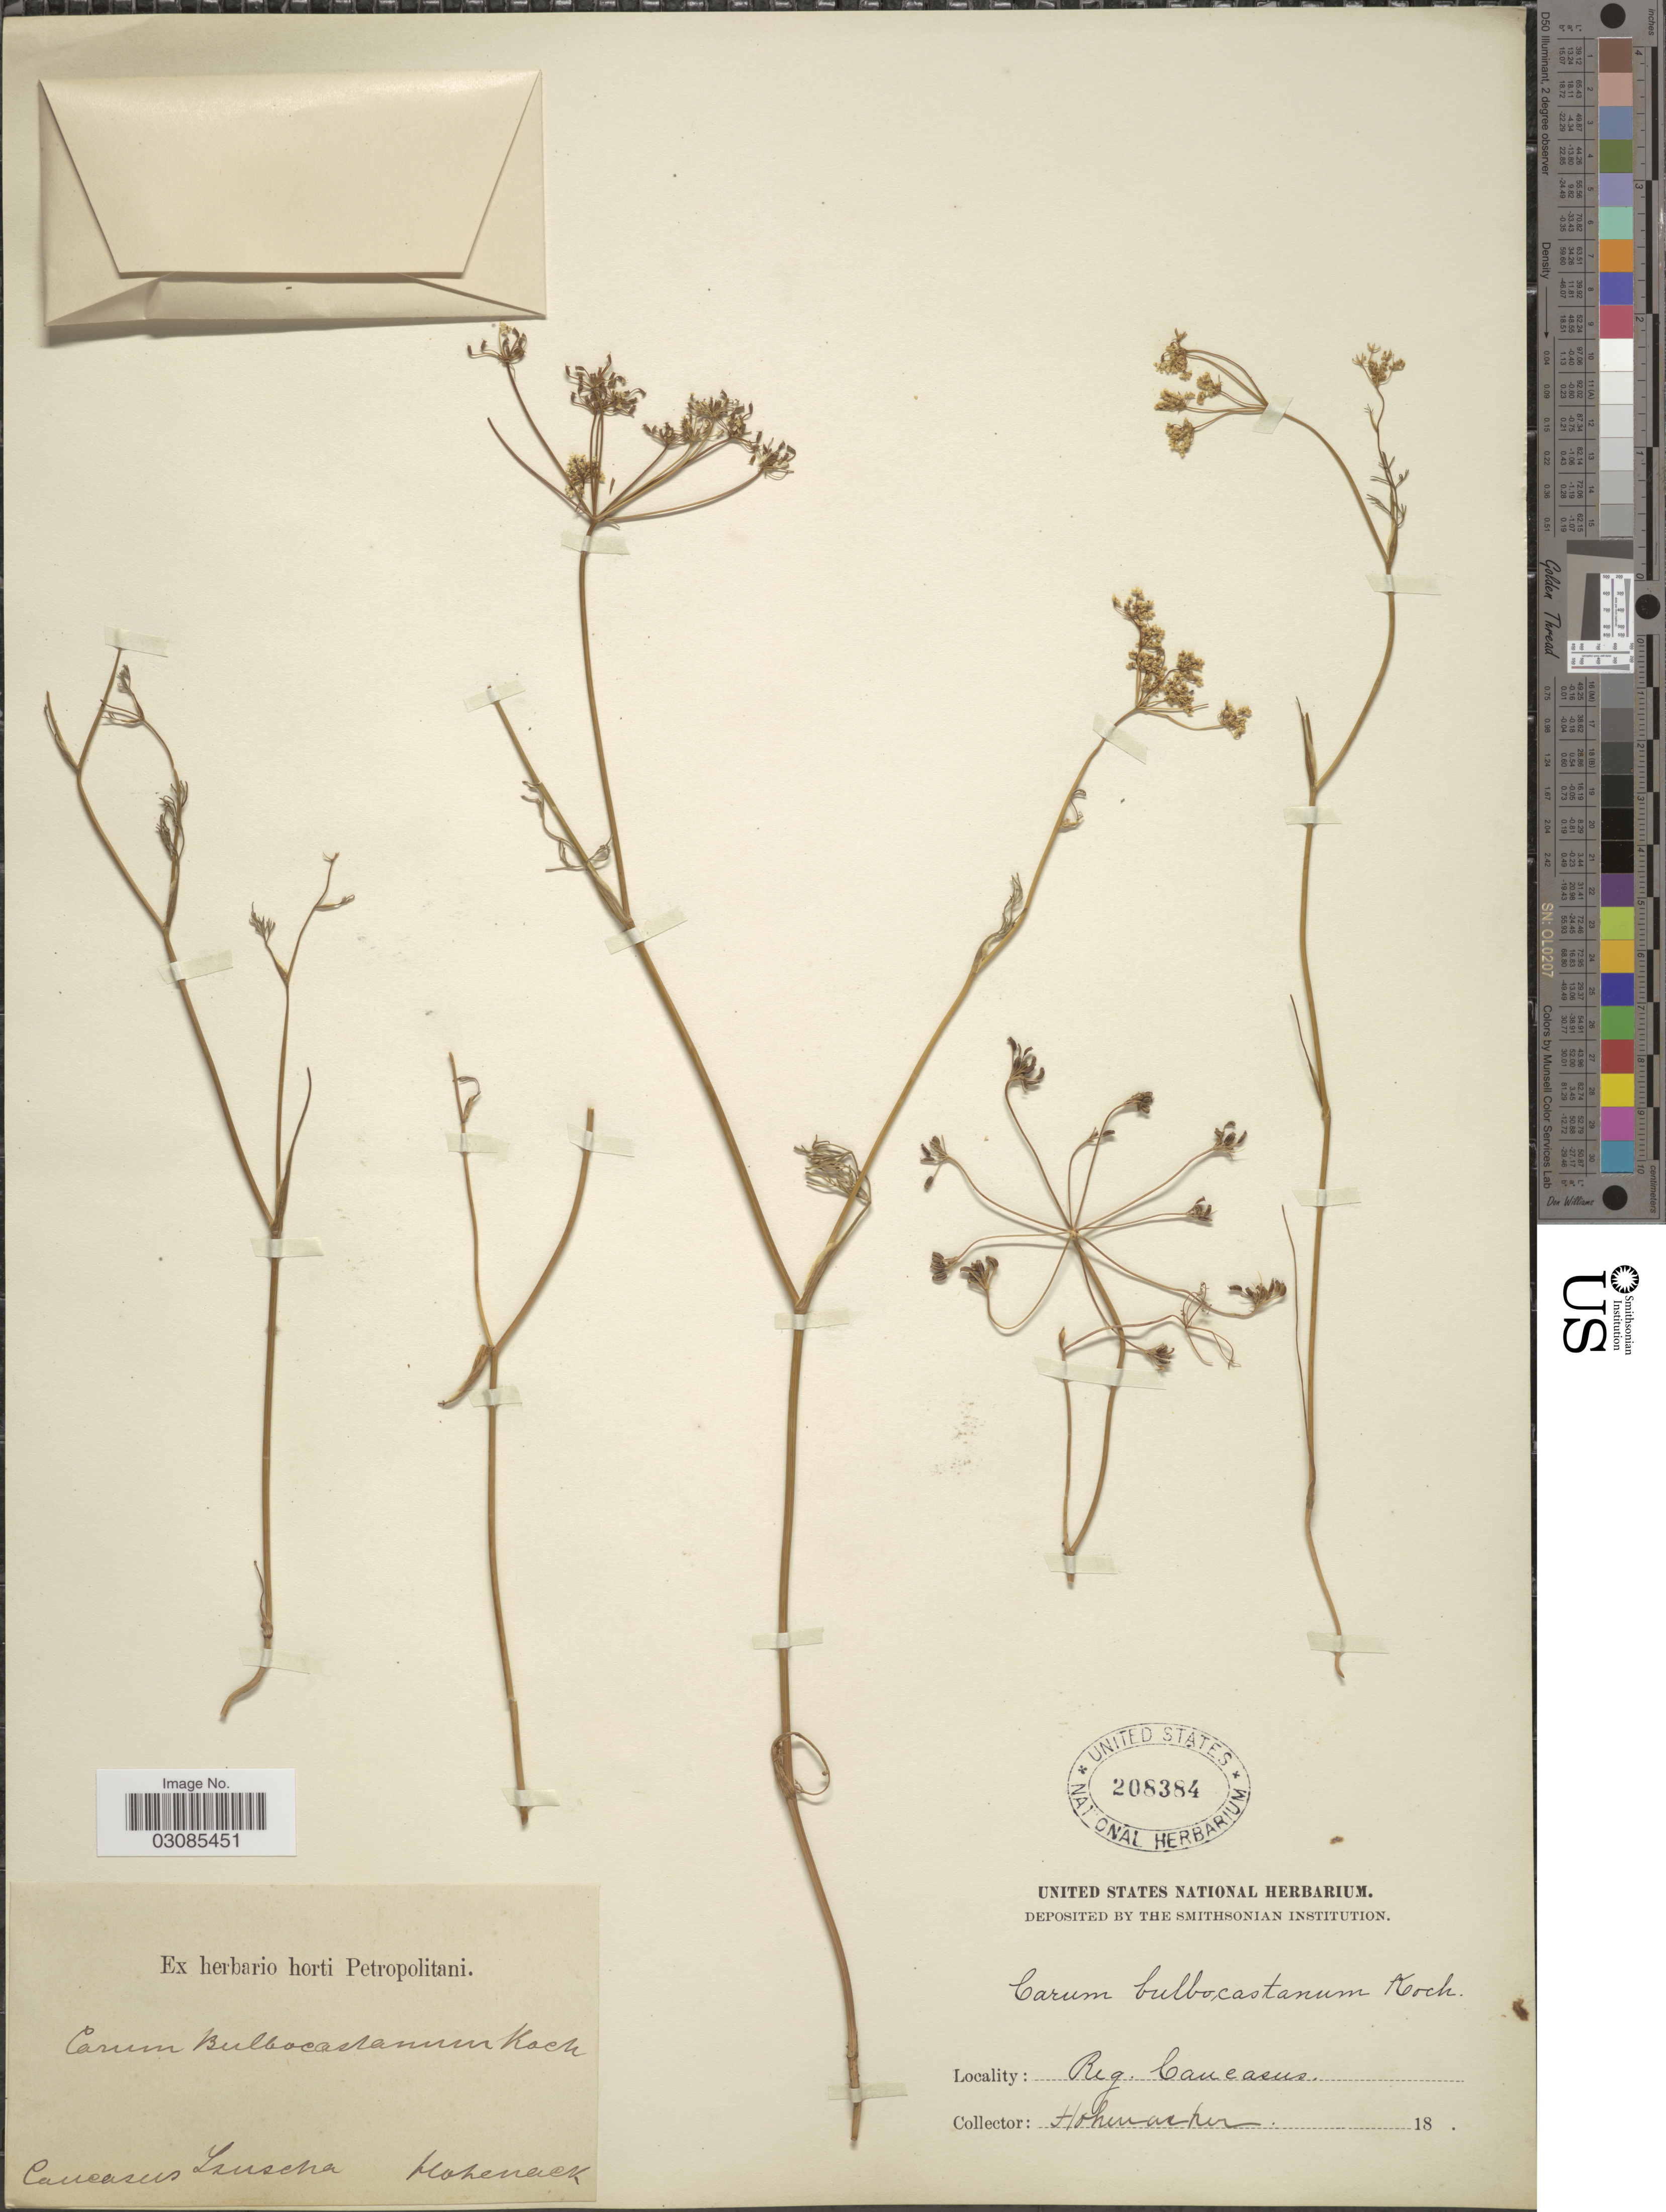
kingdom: Plantae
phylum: Tracheophyta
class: Magnoliopsida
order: Apiales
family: Apiaceae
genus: Bunium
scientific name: Bunium bulbocastanum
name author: L.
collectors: Hohenacker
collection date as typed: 18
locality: Reg. Caucasus. Szuscha [interpreted].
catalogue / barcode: US 208384